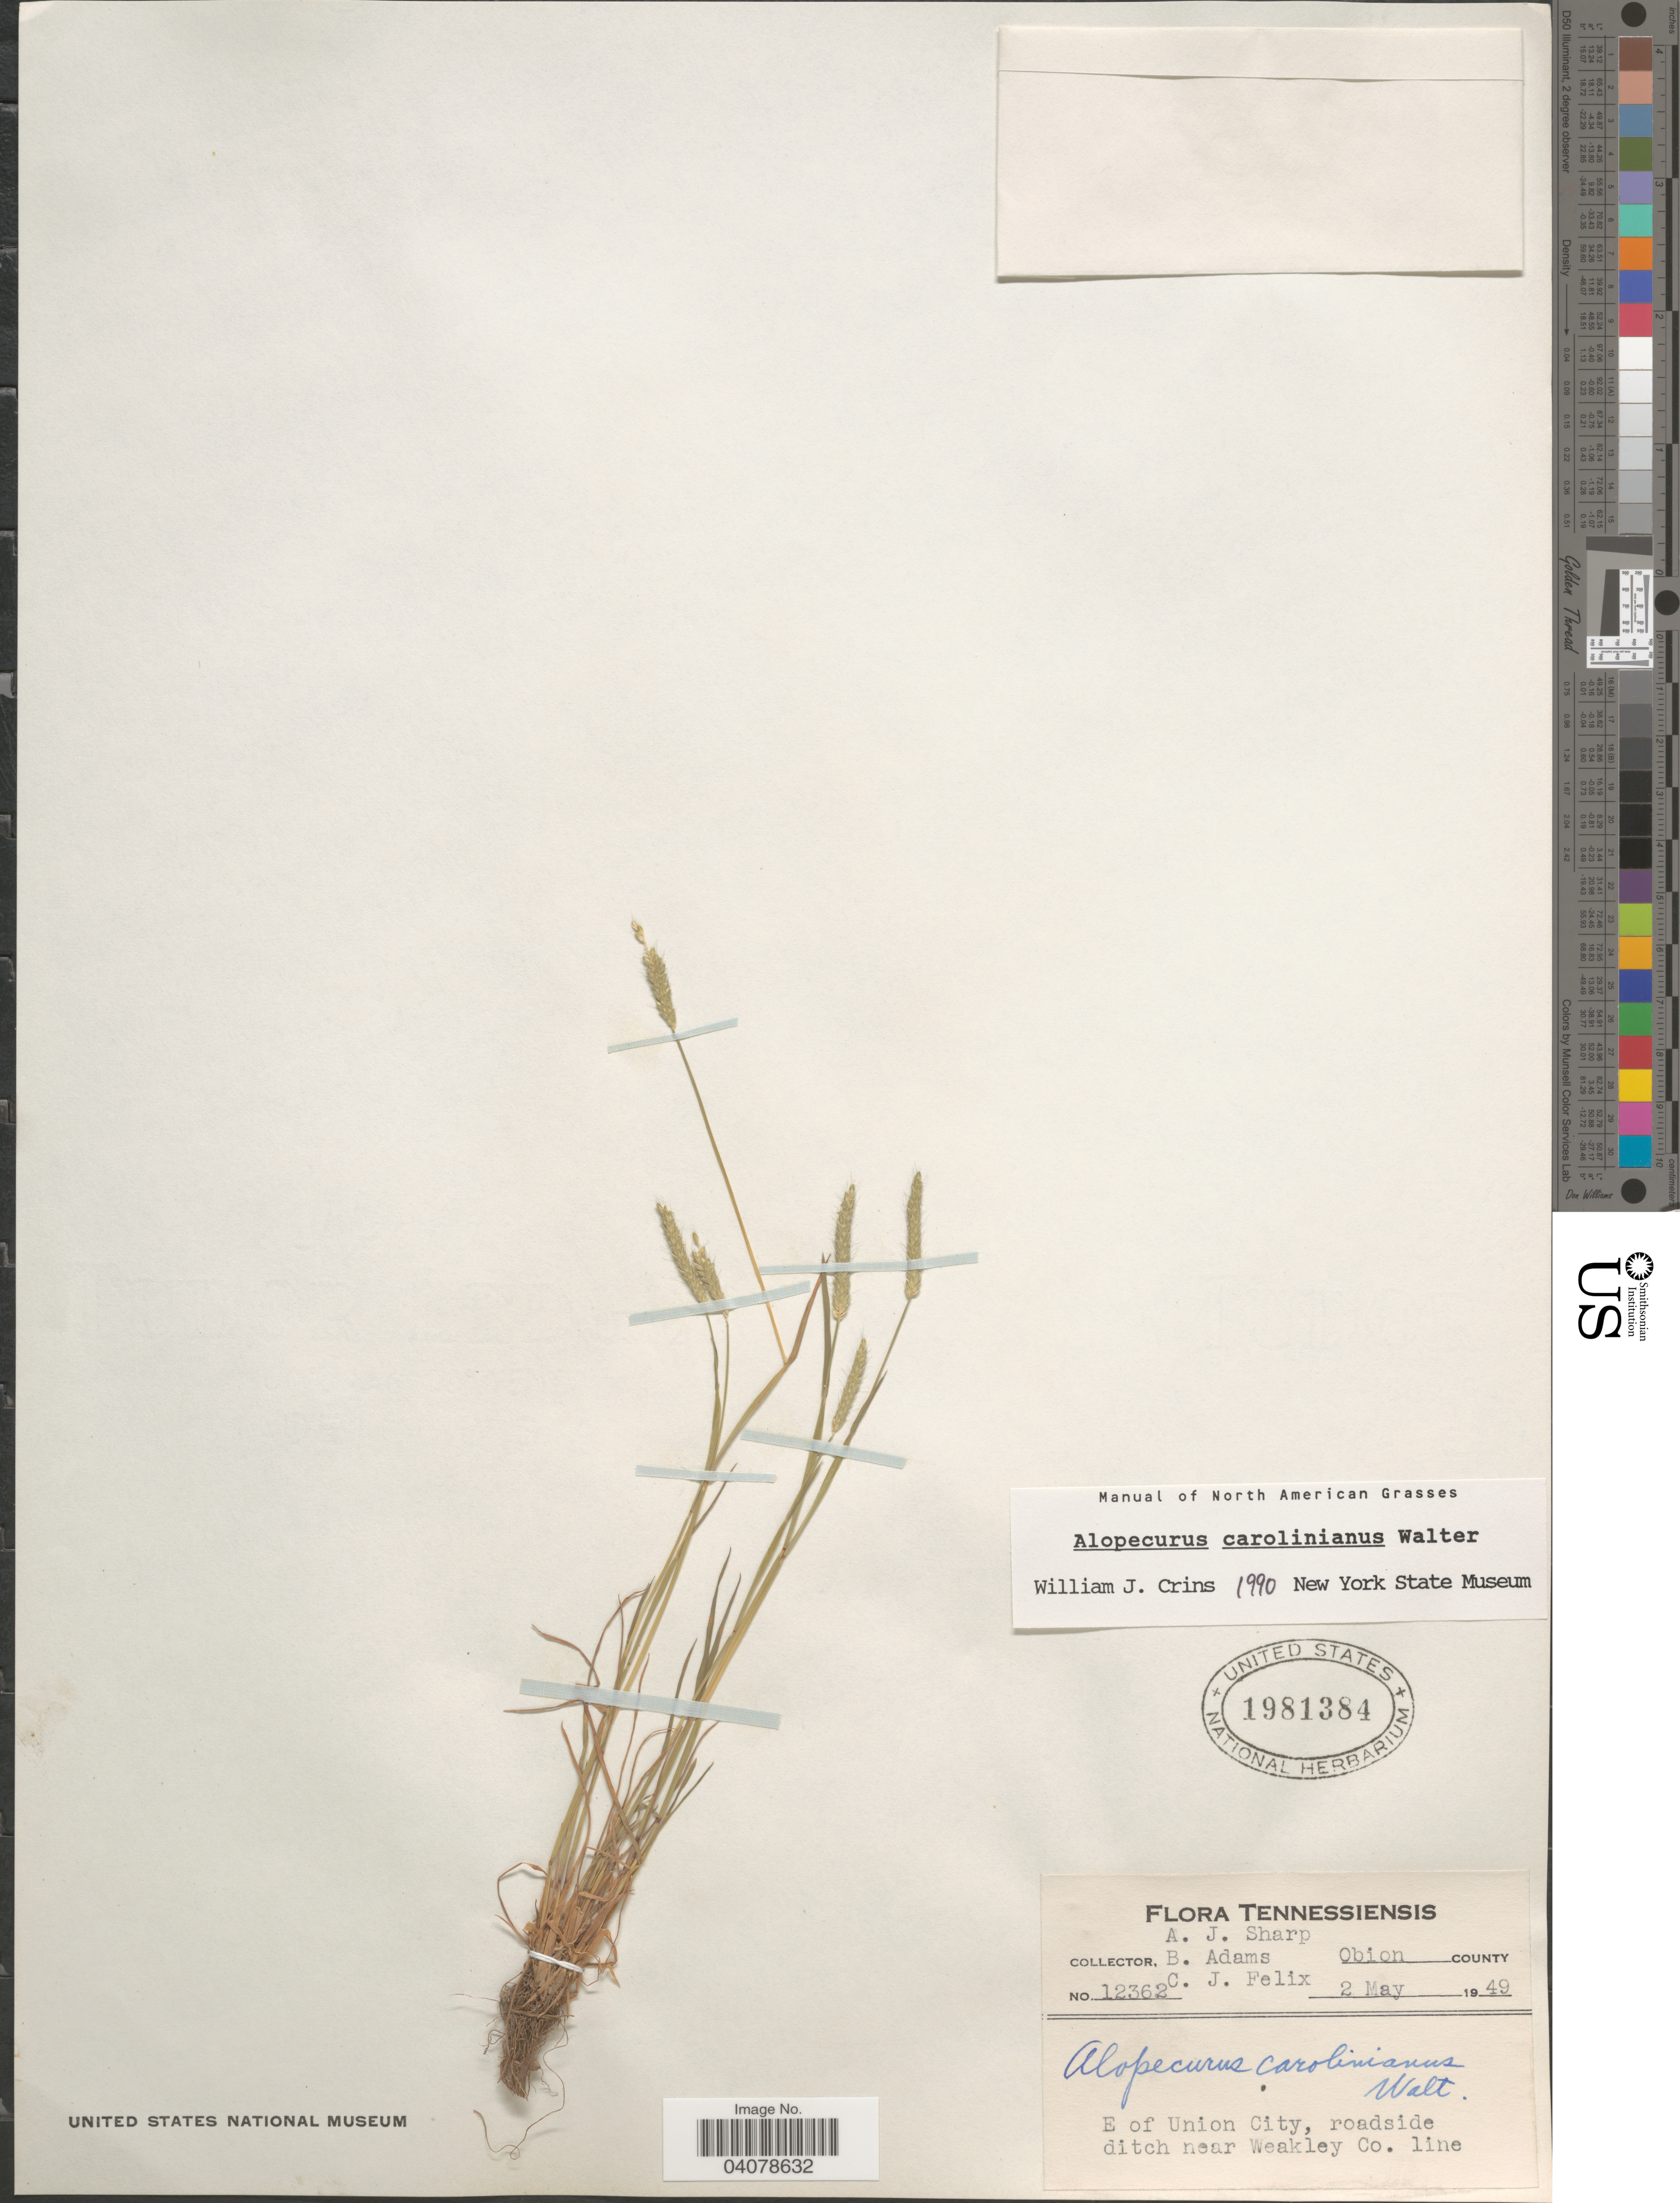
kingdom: Plantae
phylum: Tracheophyta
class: Liliopsida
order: Poales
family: Poaceae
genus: Alopecurus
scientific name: Alopecurus carolinianus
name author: Walter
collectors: A. J. Sharp, B. Adams & C. Felix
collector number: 12362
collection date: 1949-05-02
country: United States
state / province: Tennessee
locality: Obion County. E of Union City, roadside ditch near Weakley Co.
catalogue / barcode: US 1981384